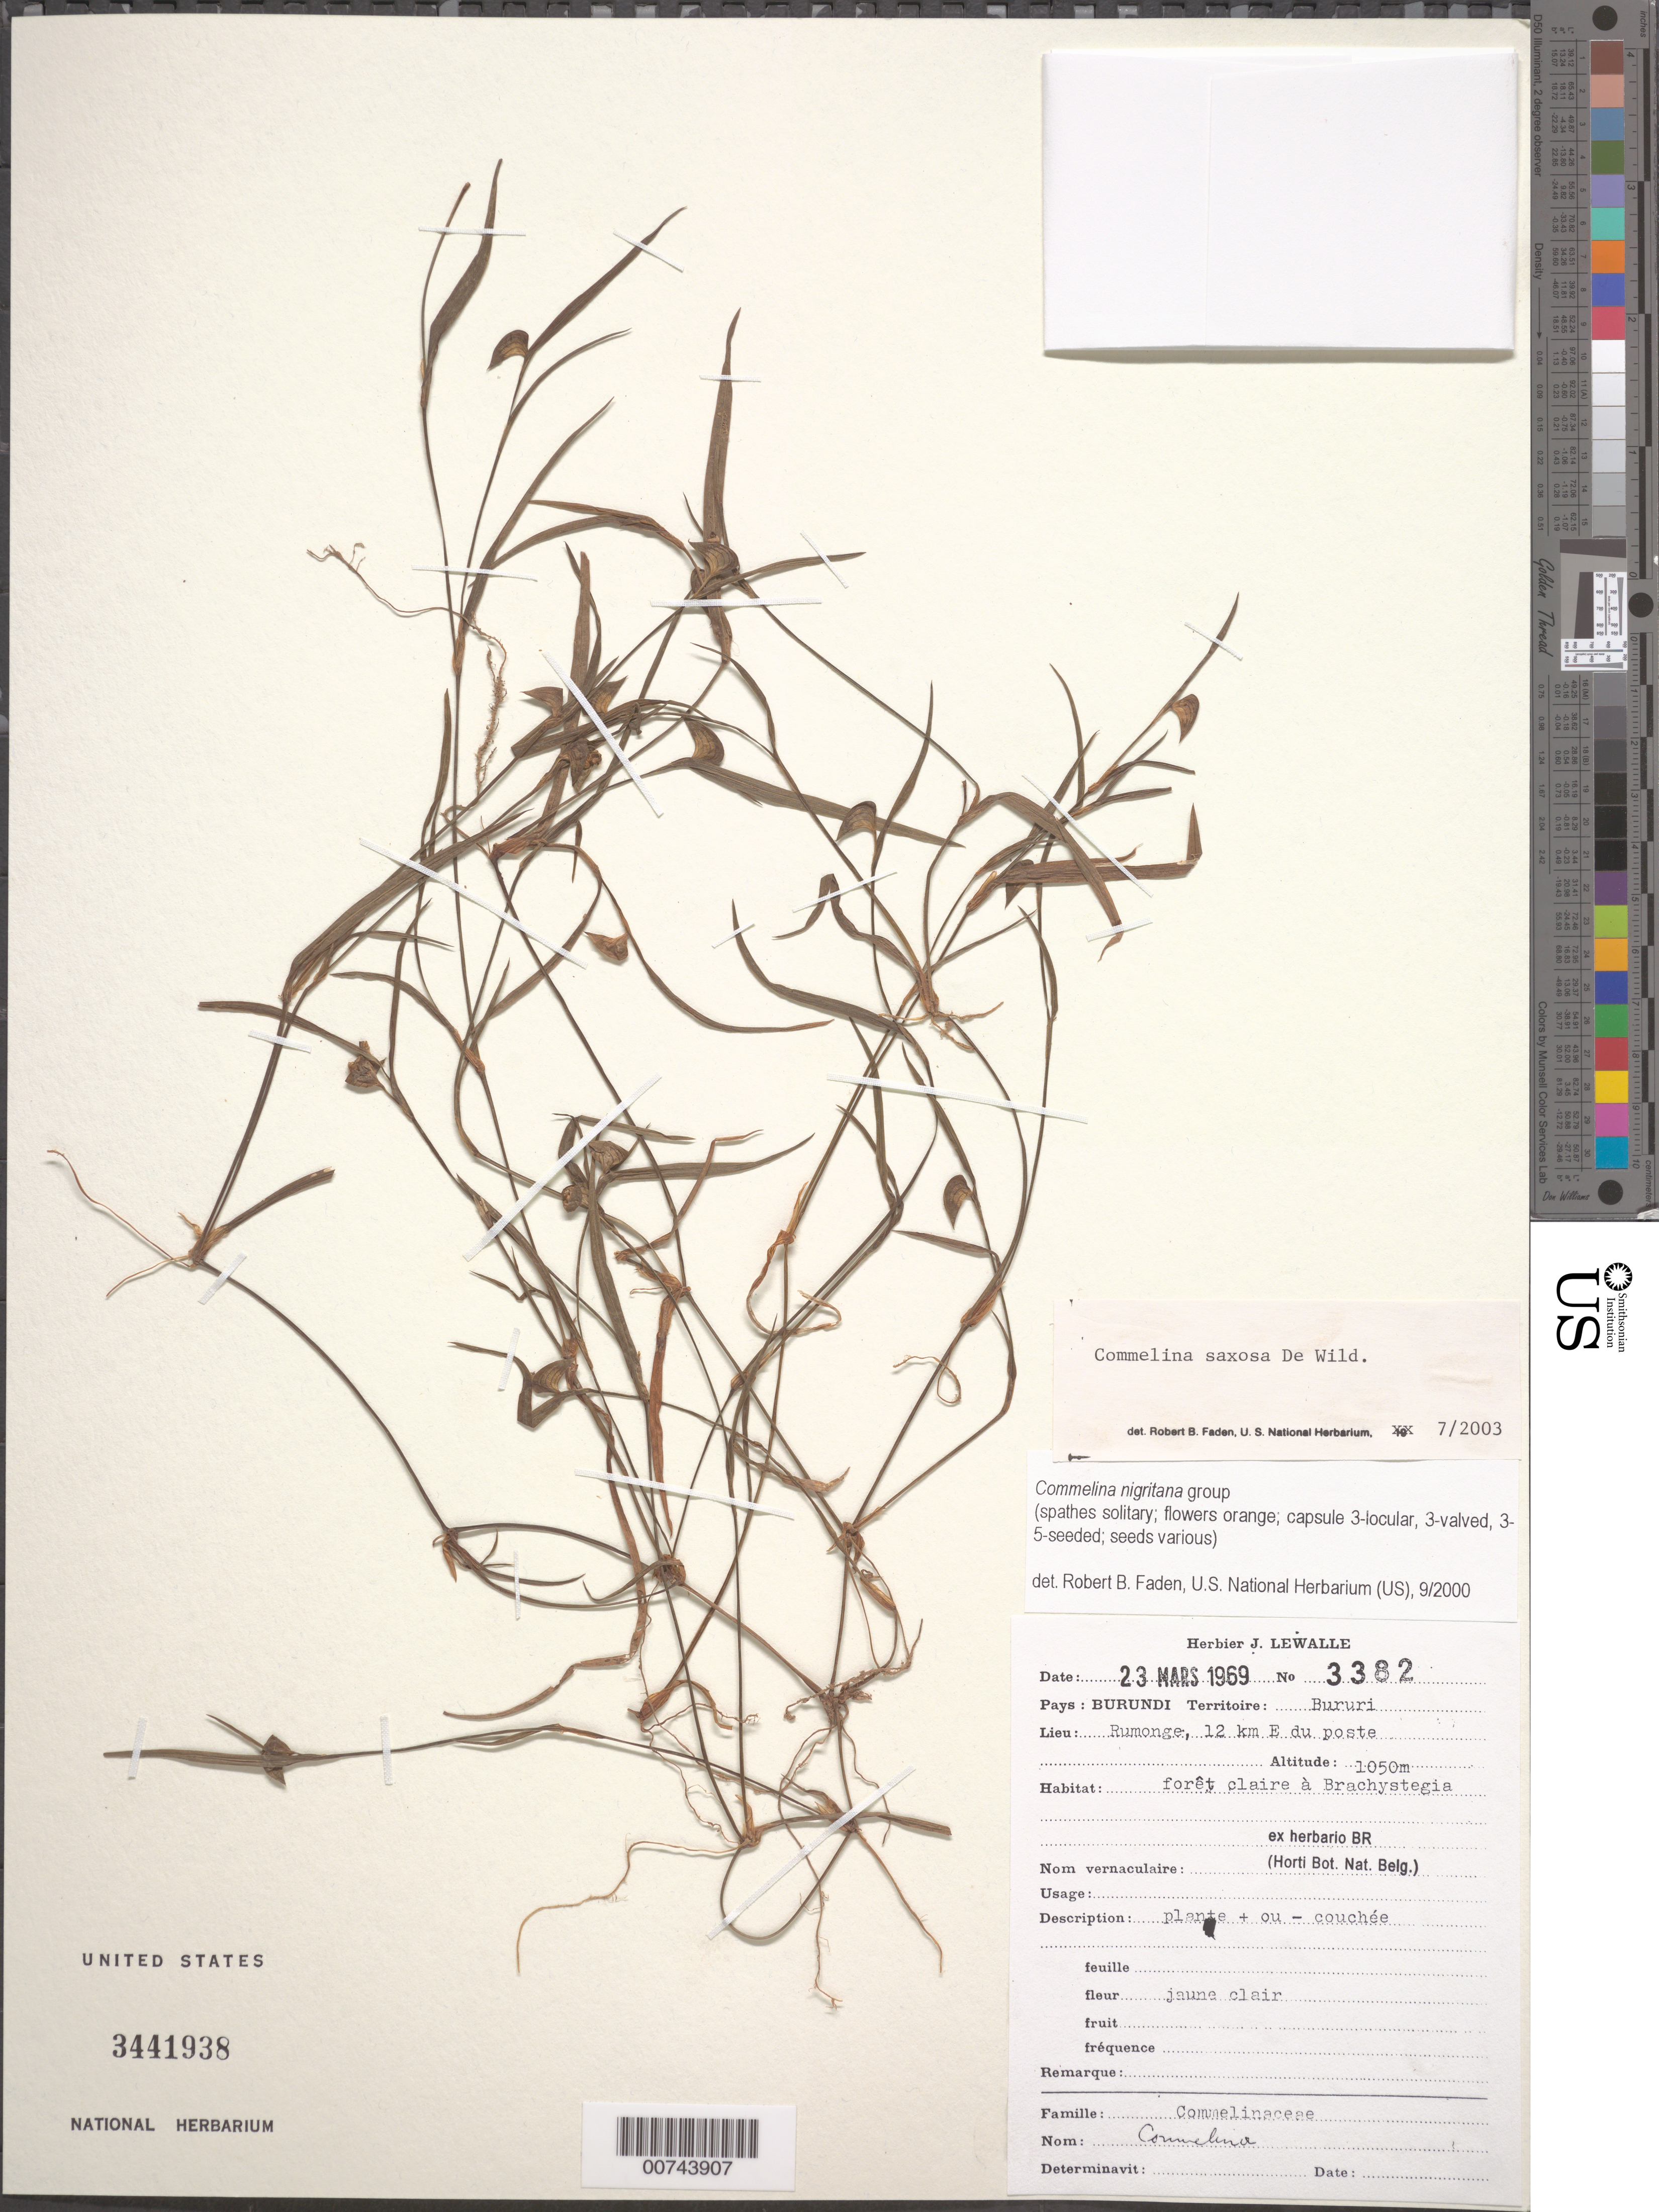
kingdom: Plantae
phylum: Tracheophyta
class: Liliopsida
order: Commelinales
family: Commelinaceae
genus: Commelina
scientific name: Commelina saxosa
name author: De Wild.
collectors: J. Lewalle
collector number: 3382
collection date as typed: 23 Mar 1969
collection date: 1969-03-23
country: Burundi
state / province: Bururi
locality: Rumonge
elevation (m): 1050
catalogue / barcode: US 3441938